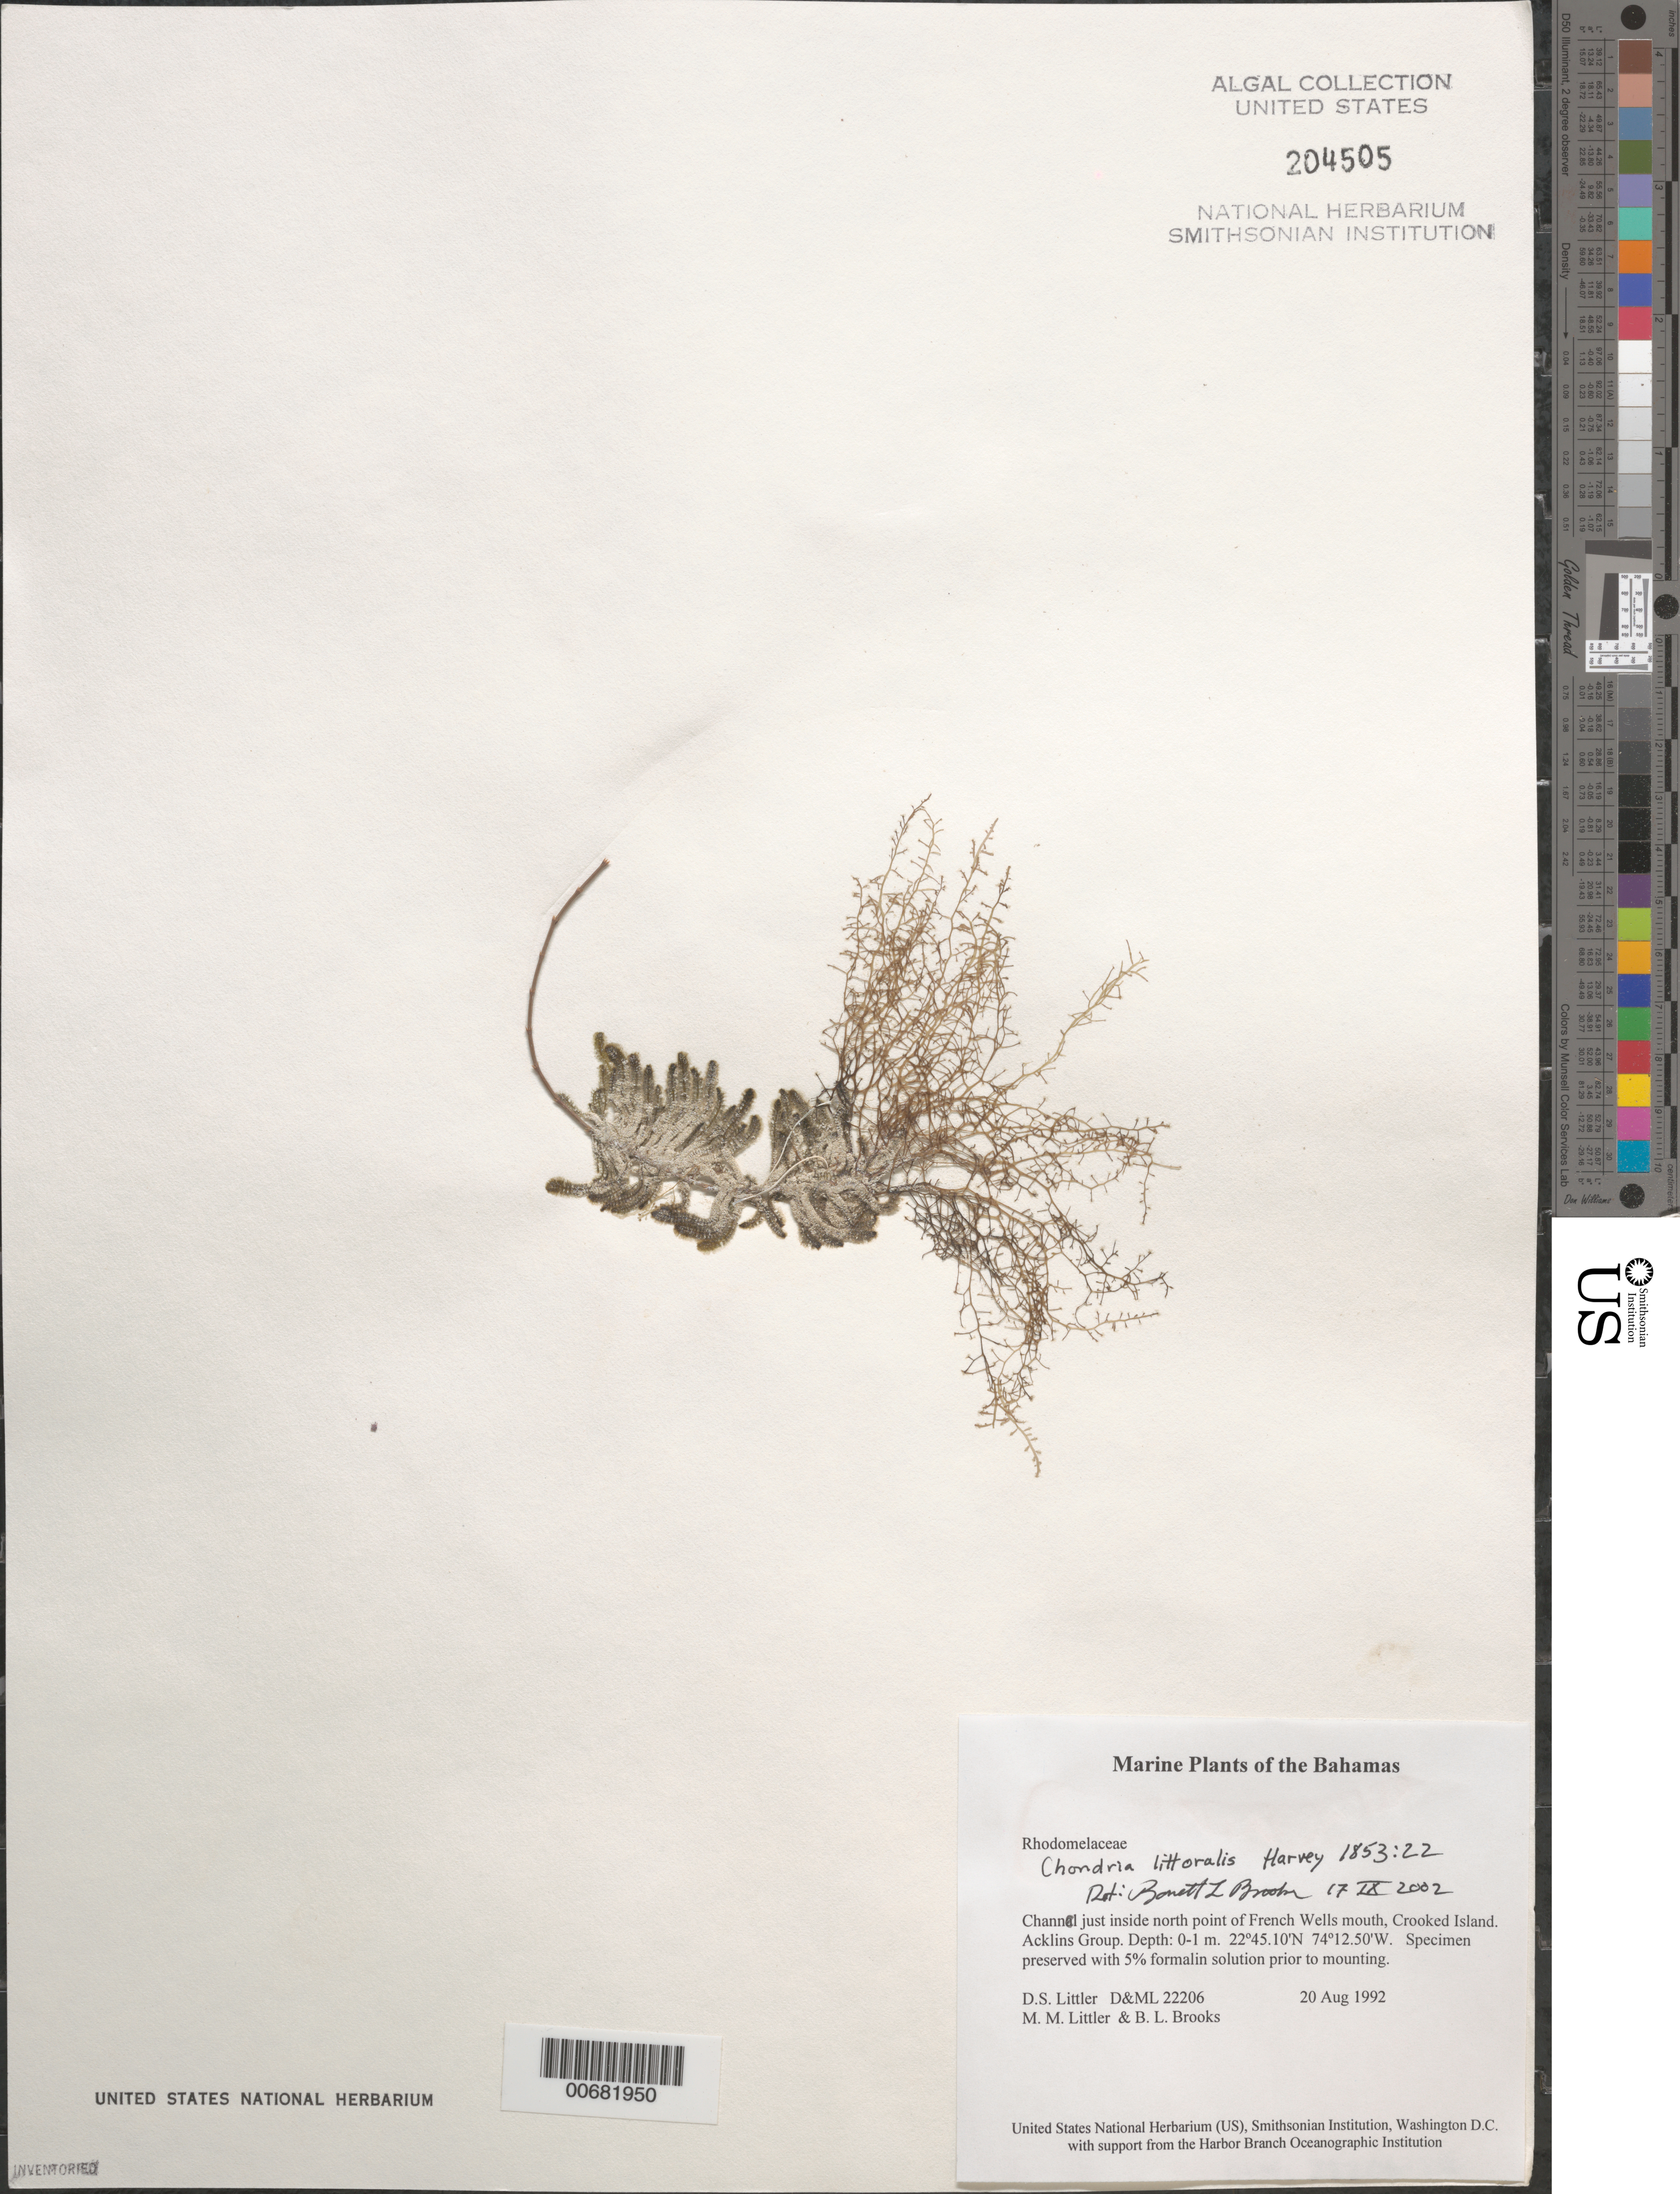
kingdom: Plantae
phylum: Rhodophyta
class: Florideophyceae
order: Ceramiales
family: Rhodomelaceae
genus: Chondria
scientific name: Chondria littoralis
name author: Harv.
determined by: Brooks, B. L., (BOT), Smithsonian Institution - National Museum of Natural History (UNITED STATES)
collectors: D. S. Littler, M. M. Littler & B. Brooks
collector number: D&ML 22206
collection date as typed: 20 Aug 1992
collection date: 1992-08-20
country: Bahamas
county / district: Crooked Island District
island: Crooked Island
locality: Channel just inside north point of French Wells mouth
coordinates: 22 45.10' N, 74 12.50' W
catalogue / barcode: US 204505